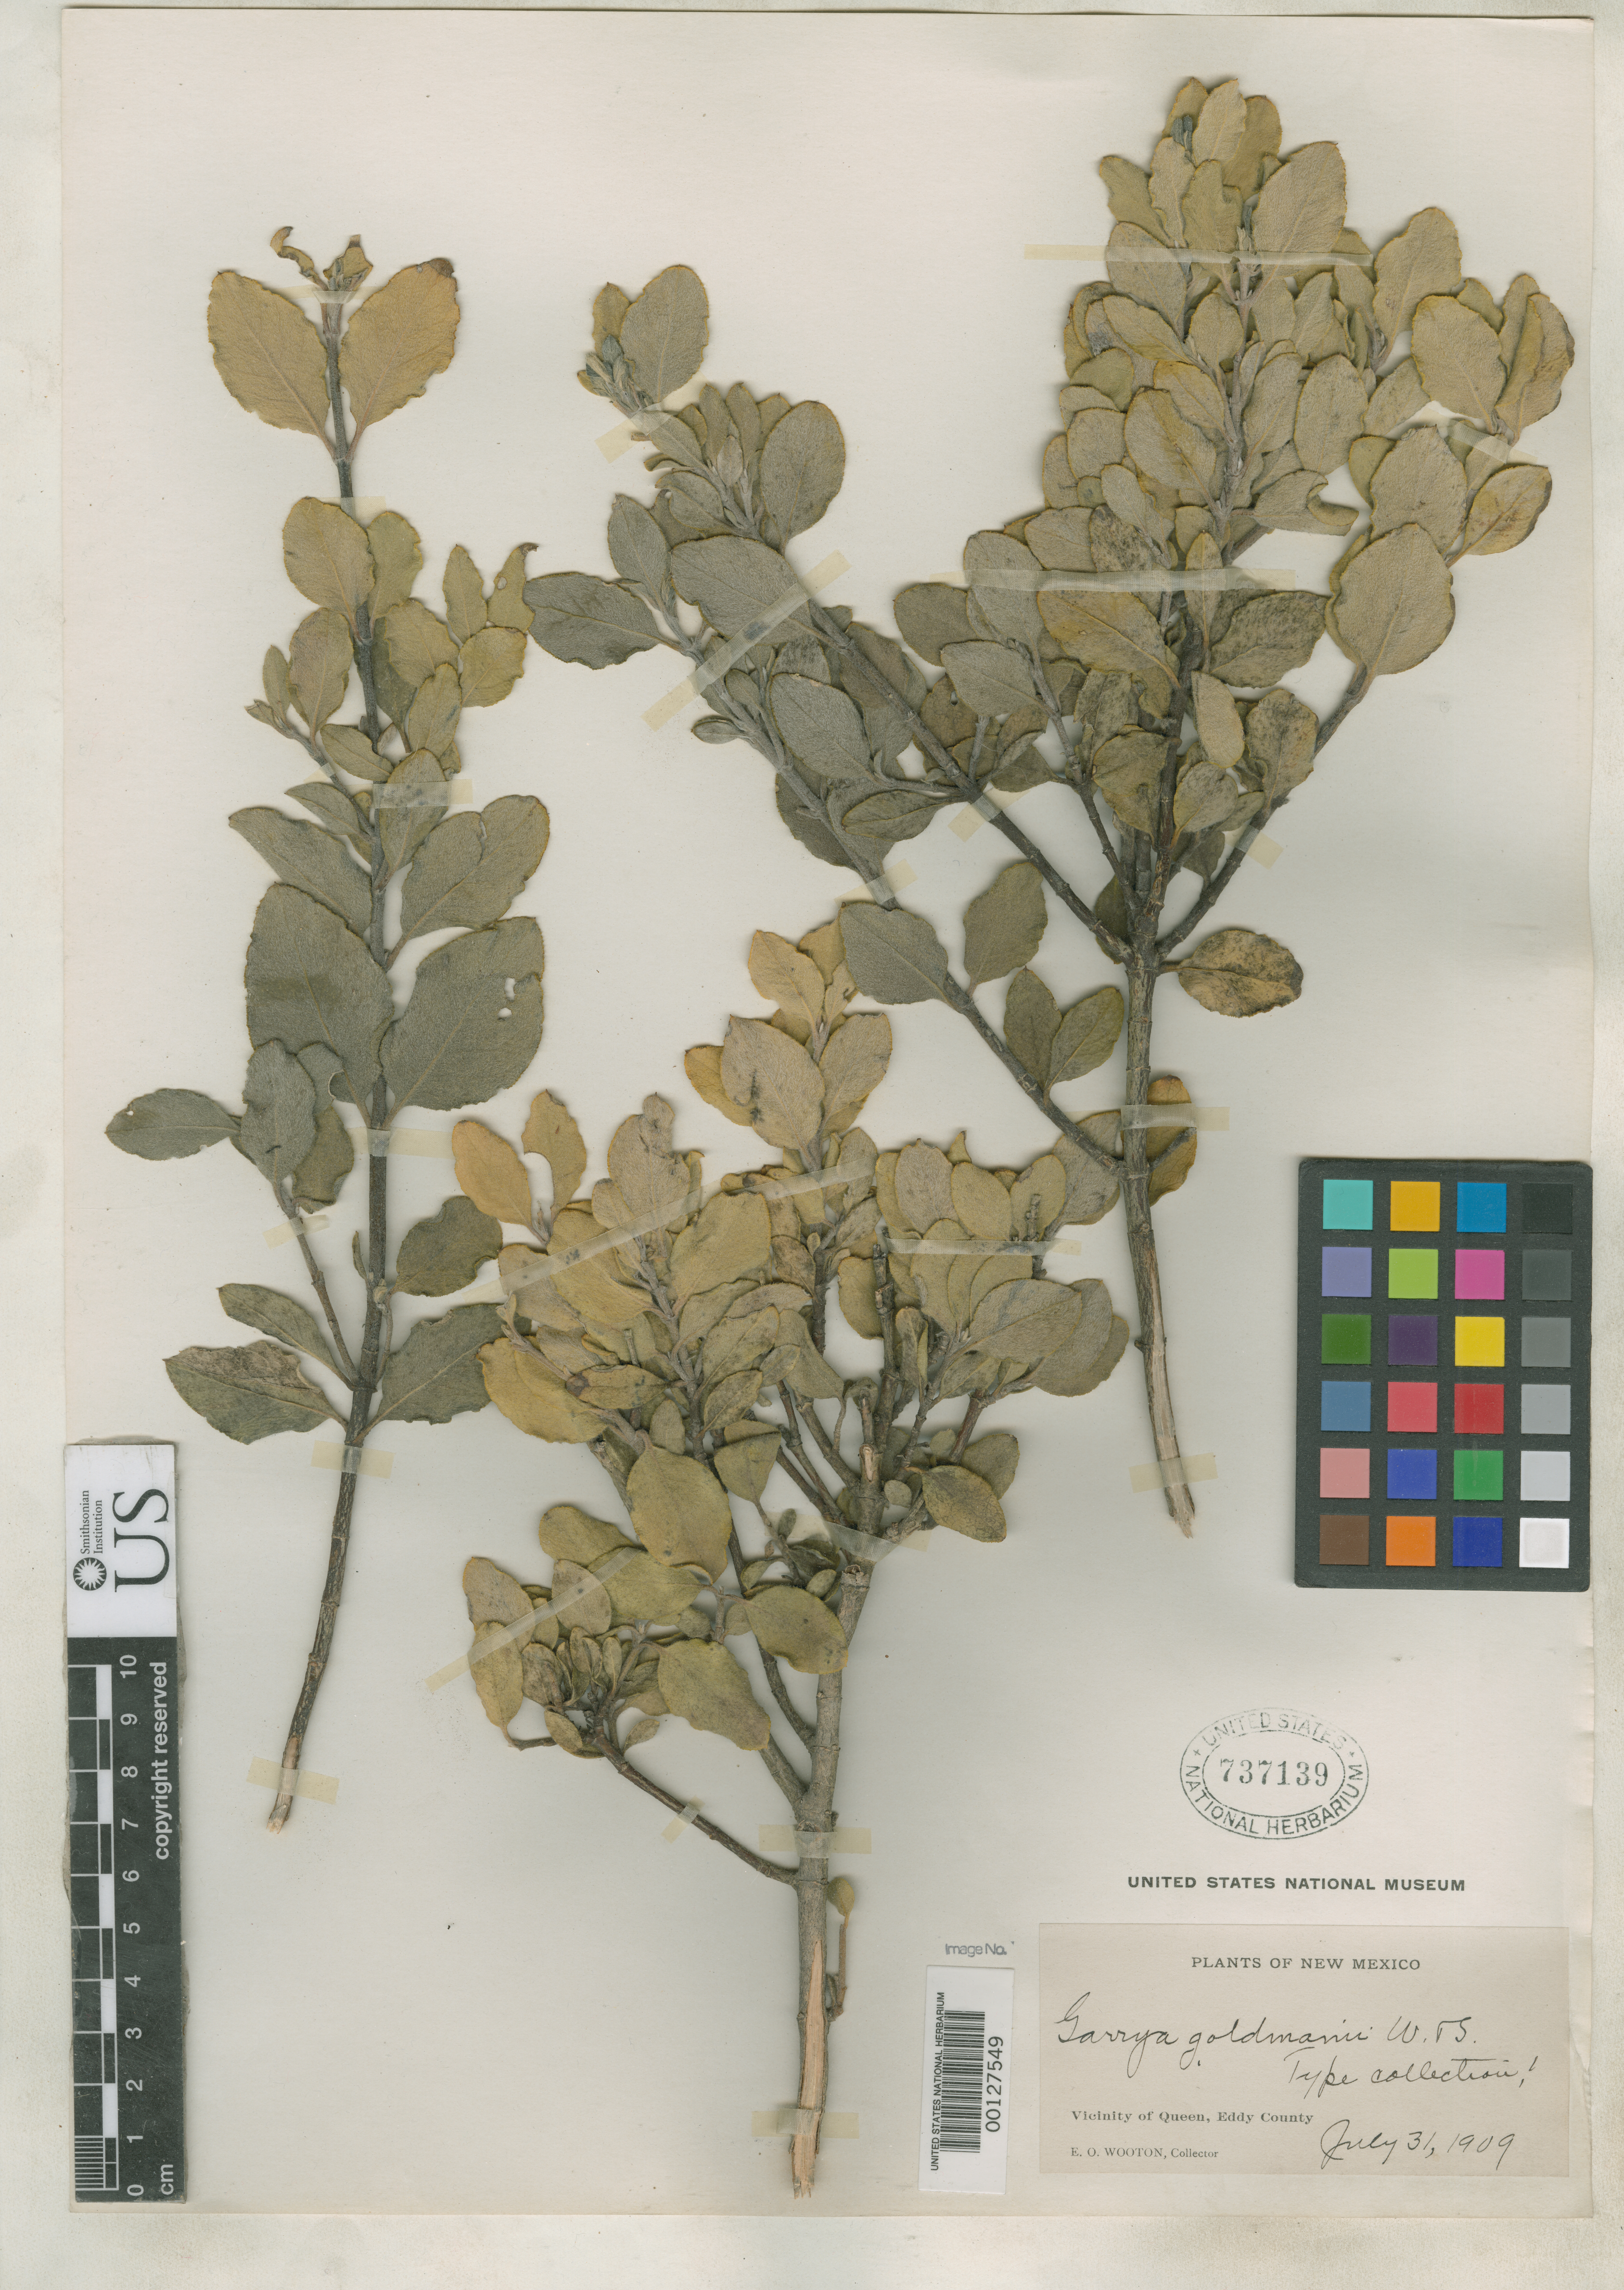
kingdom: Plantae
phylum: Tracheophyta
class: Magnoliopsida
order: Garryales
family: Garryaceae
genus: Garrya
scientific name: Garrya goldmanii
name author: Wooton & Standl.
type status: Isotype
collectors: E. O. Wooton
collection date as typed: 31 Jul 1909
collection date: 1909-07-31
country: United States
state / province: New Mexico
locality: Near Queen.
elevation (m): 1770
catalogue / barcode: US 737139